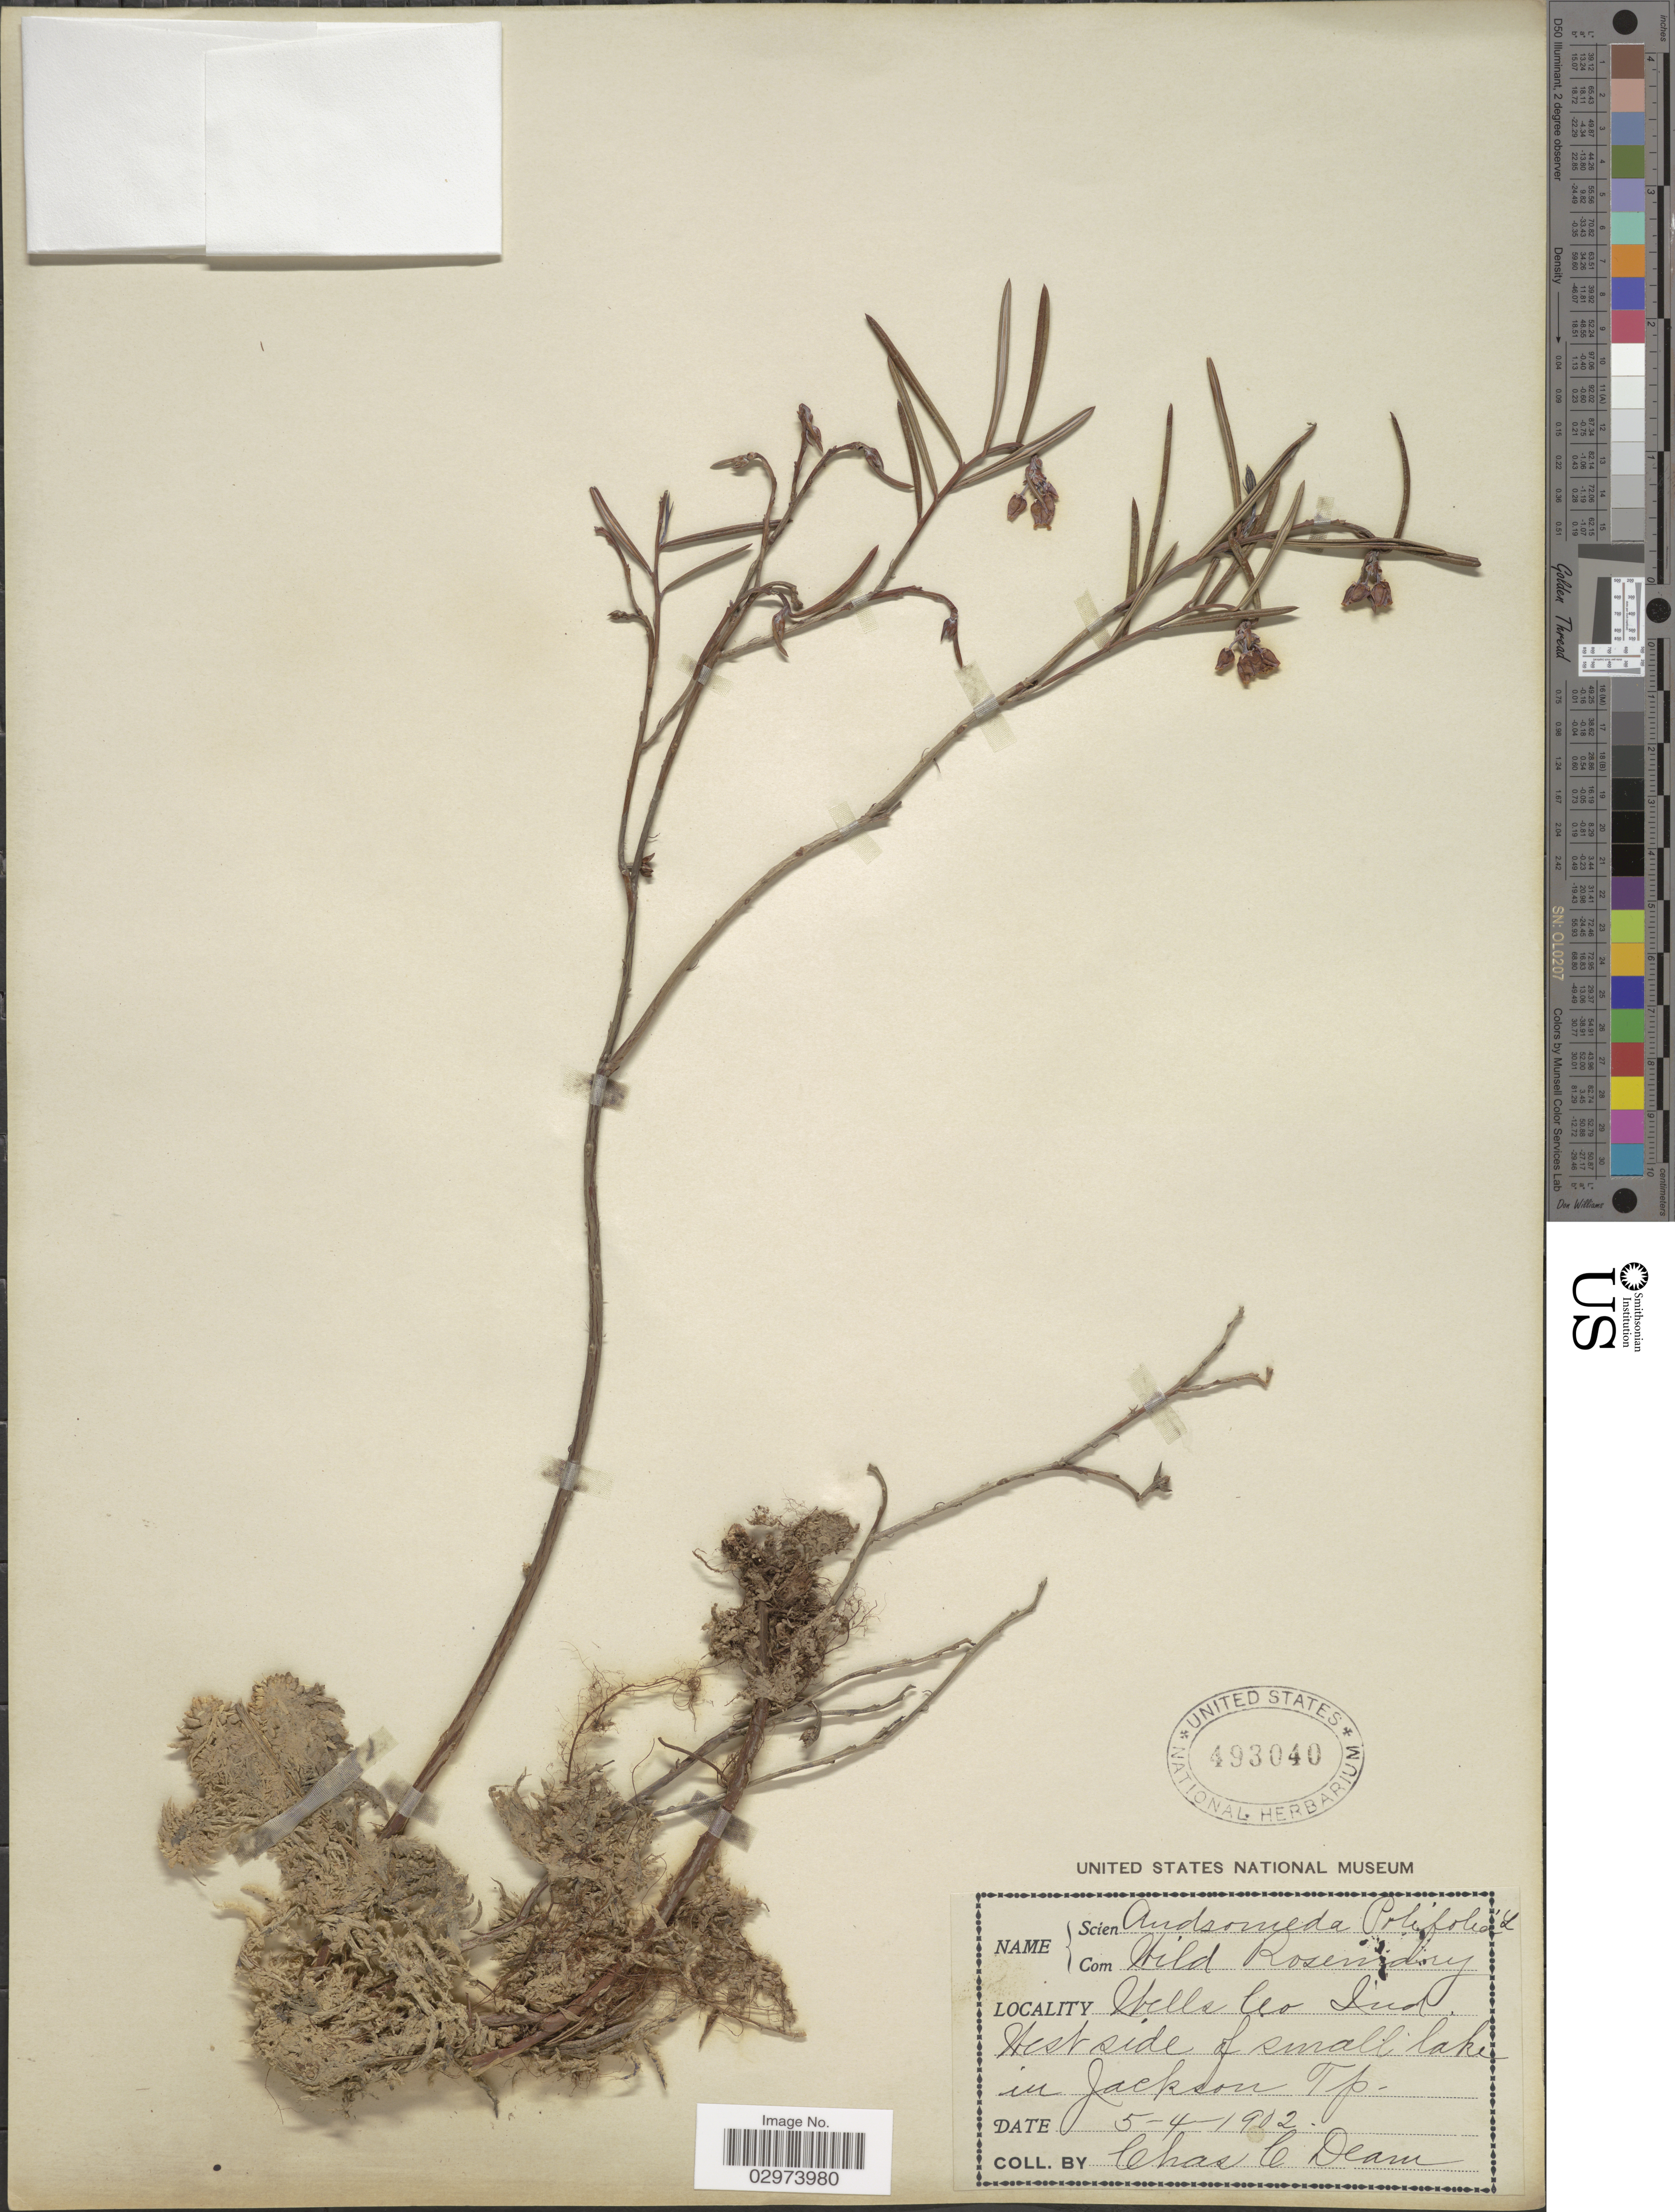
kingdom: Plantae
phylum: Tracheophyta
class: Magnoliopsida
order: Ericales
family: Ericaceae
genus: Andromeda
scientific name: Andromeda polifolia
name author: L.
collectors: C. C. Deam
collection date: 1902-05-04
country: United States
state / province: Indiana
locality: Wells Co. Ind. West side of small lake in Jackson Tp.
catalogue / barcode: US 493040